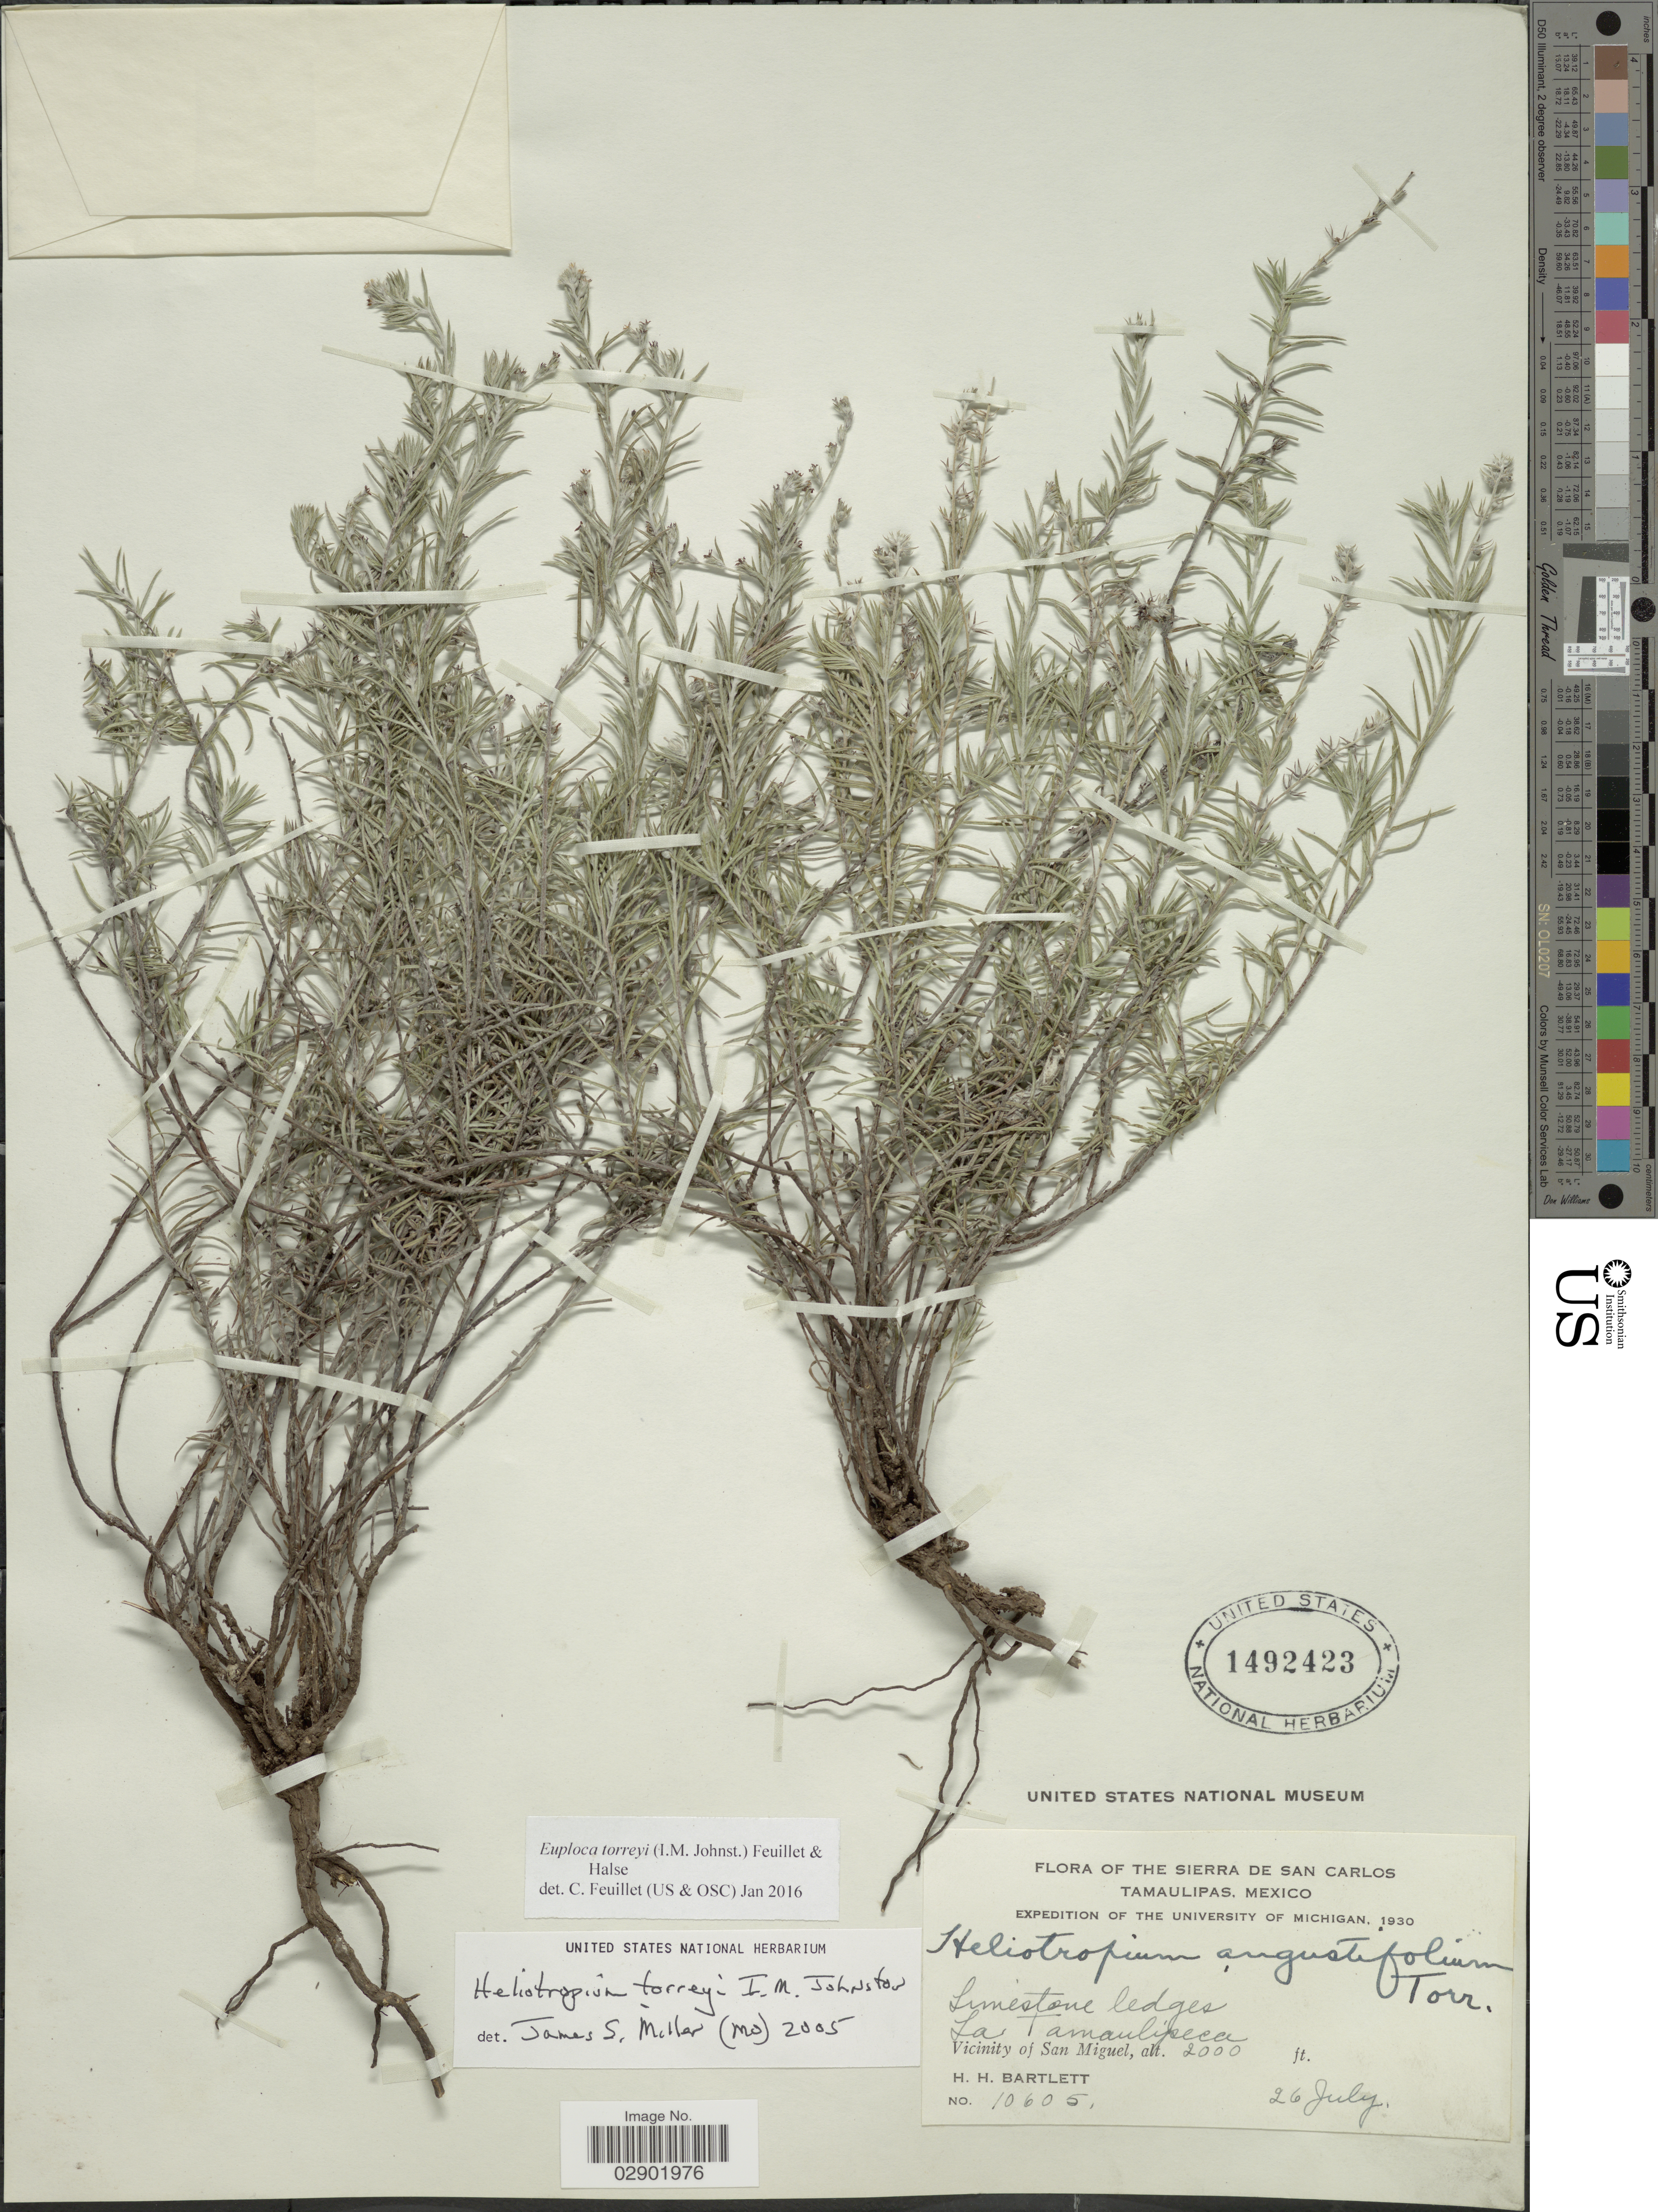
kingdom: Plantae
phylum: Tracheophyta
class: Magnoliopsida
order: Boraginales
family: Heliotropiaceae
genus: Euploca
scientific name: Euploca torreyi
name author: (I.M. Johnst.) Feuillet & Halse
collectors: H. H. Bartlett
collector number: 10605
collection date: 1930-07-26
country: Mexico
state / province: Tamaulipas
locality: Sierra de San Carlos. La Tamaulipeca. Vicinity of San Miguel.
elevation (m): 610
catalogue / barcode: US 1492423